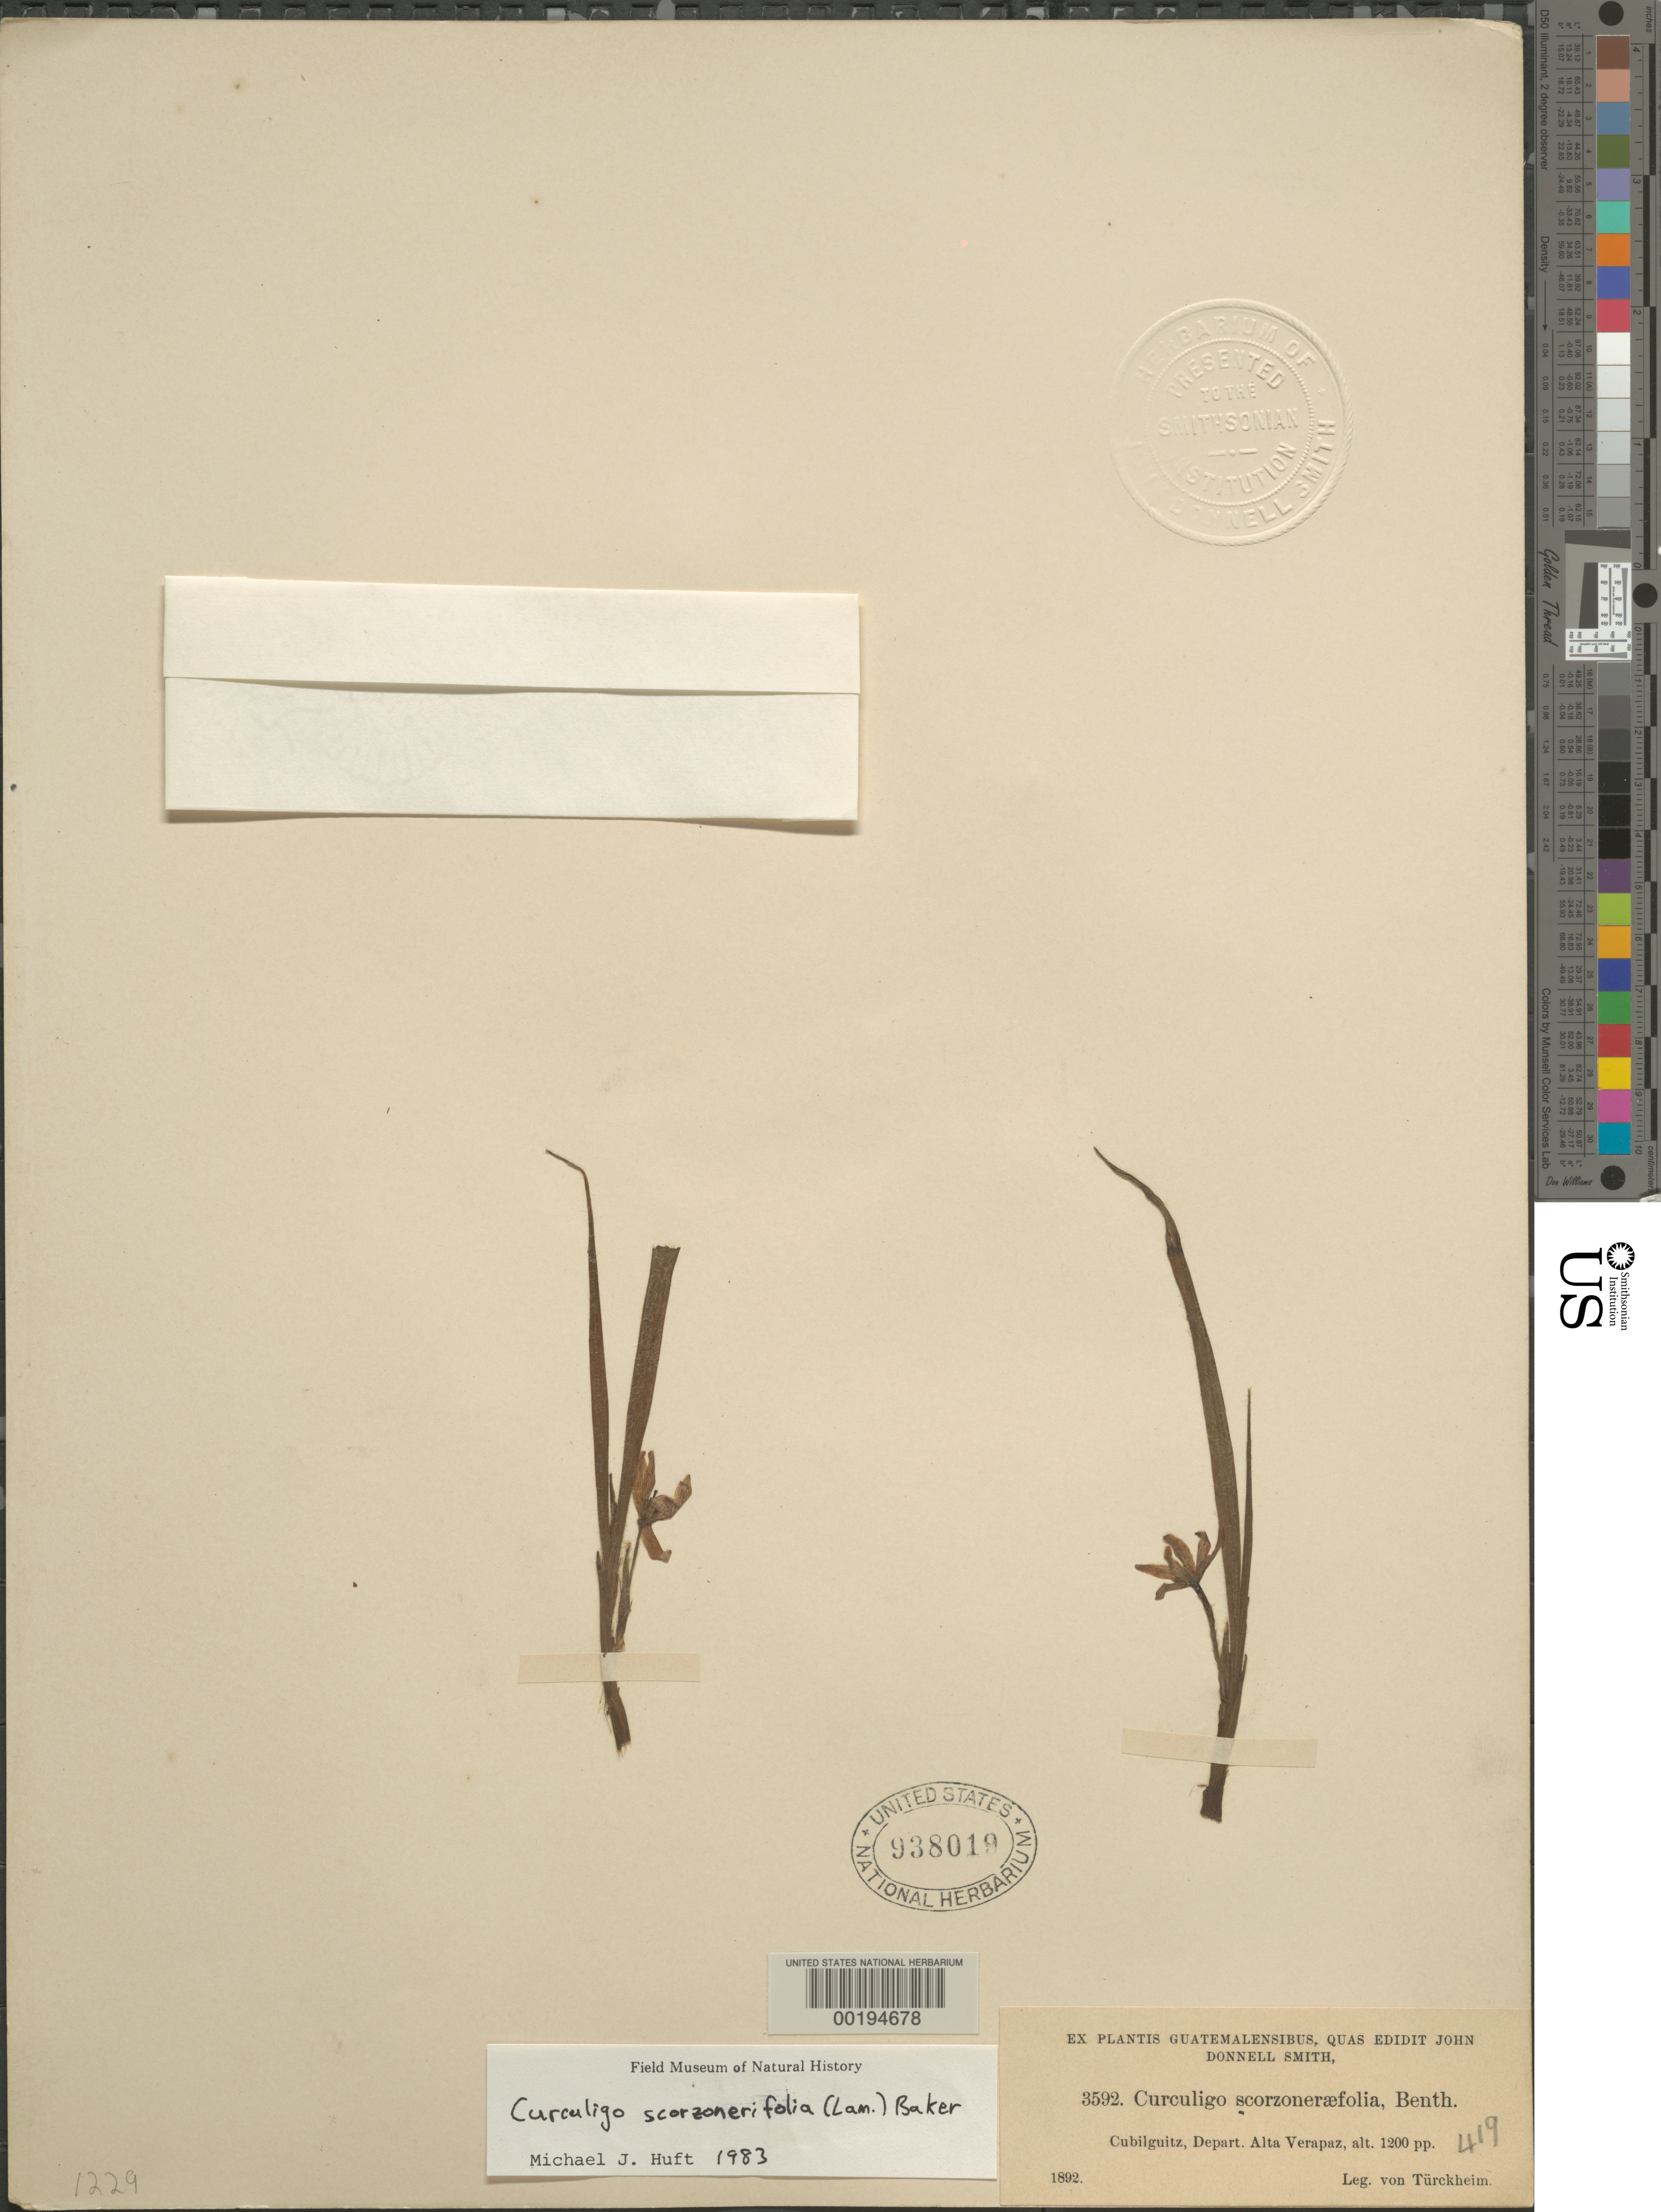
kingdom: Plantae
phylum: Tracheophyta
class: Liliopsida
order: Asparagales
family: Hypoxidaceae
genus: Curculigo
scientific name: Curculigo scorzonerifolia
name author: (Lam.) Baker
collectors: H. von Türckheim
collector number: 3592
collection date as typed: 1892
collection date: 1892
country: Guatemala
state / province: Alta Verapaz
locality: Cubilquitz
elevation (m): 366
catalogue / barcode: US 938019